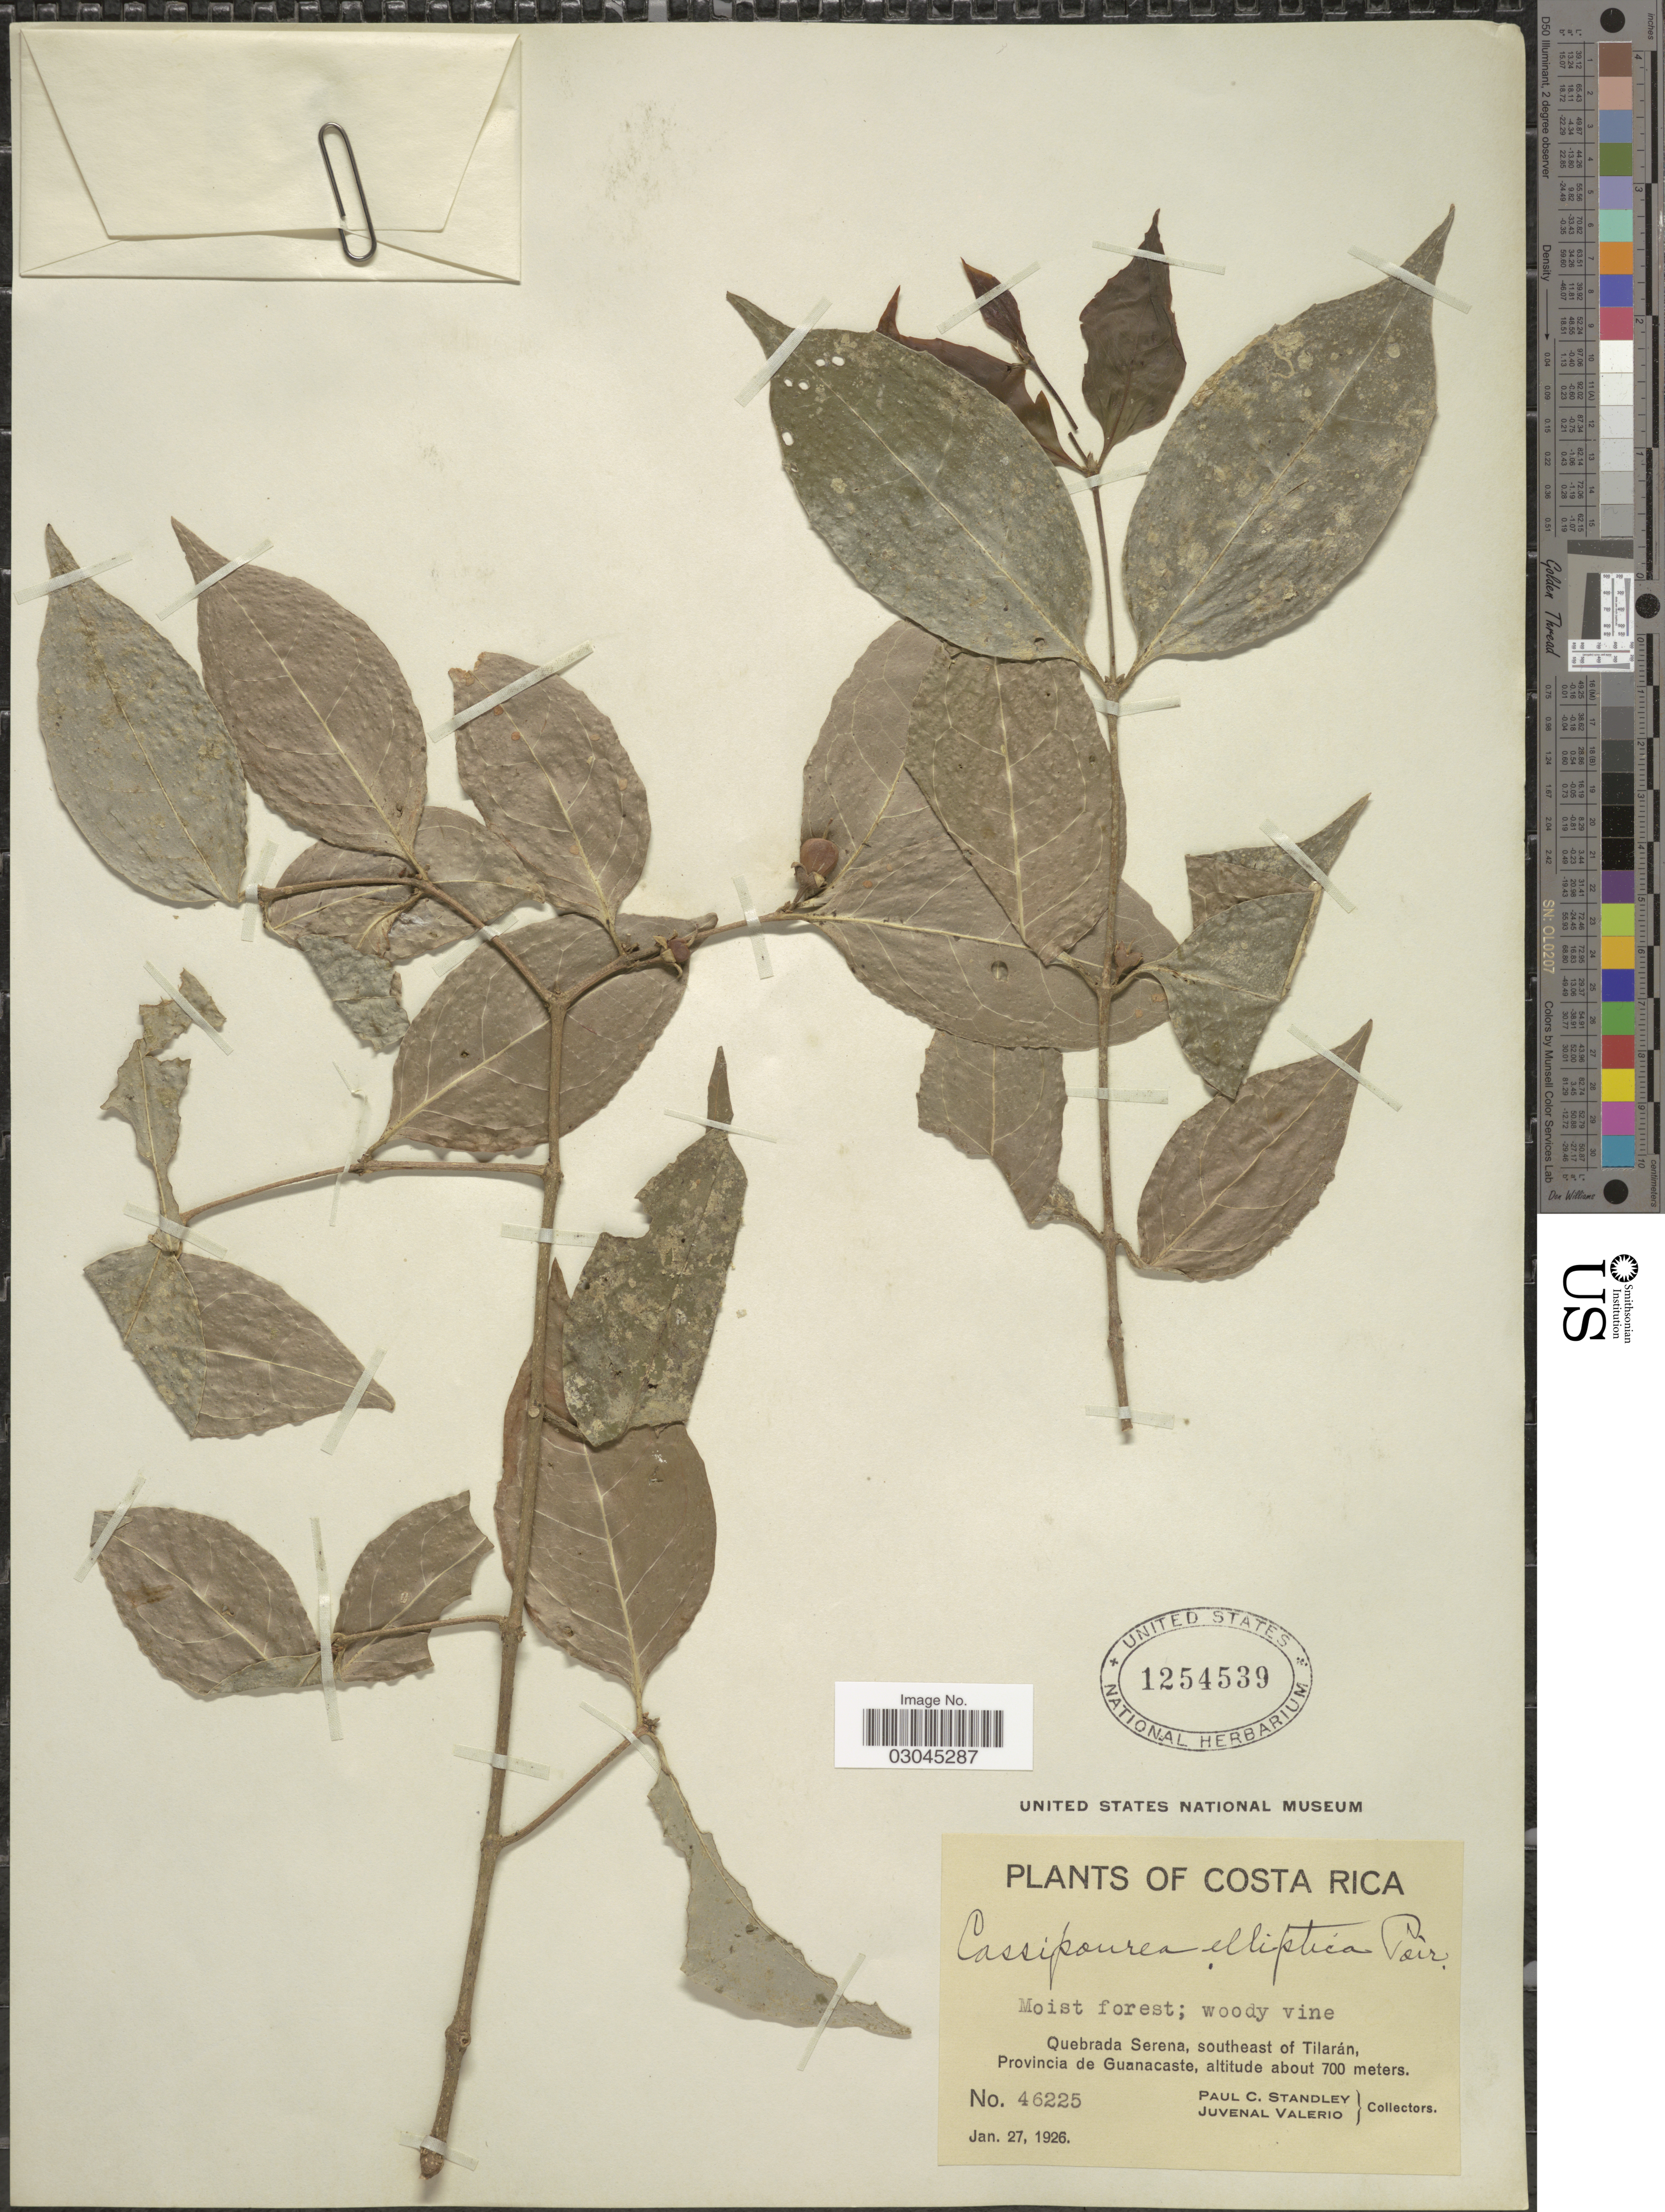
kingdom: Plantae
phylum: Tracheophyta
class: Magnoliopsida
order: Malpighiales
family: Rhizophoraceae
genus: Cassipourea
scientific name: Cassipourea elliptica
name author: (Sw.) Poir.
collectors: P. C. Standley & J. Valerio R.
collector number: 46225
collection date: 1926-01-27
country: Costa Rica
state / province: Guanacaste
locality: Quebrada Serena, southeast of Tilarán.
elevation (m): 700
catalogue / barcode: US 1254539